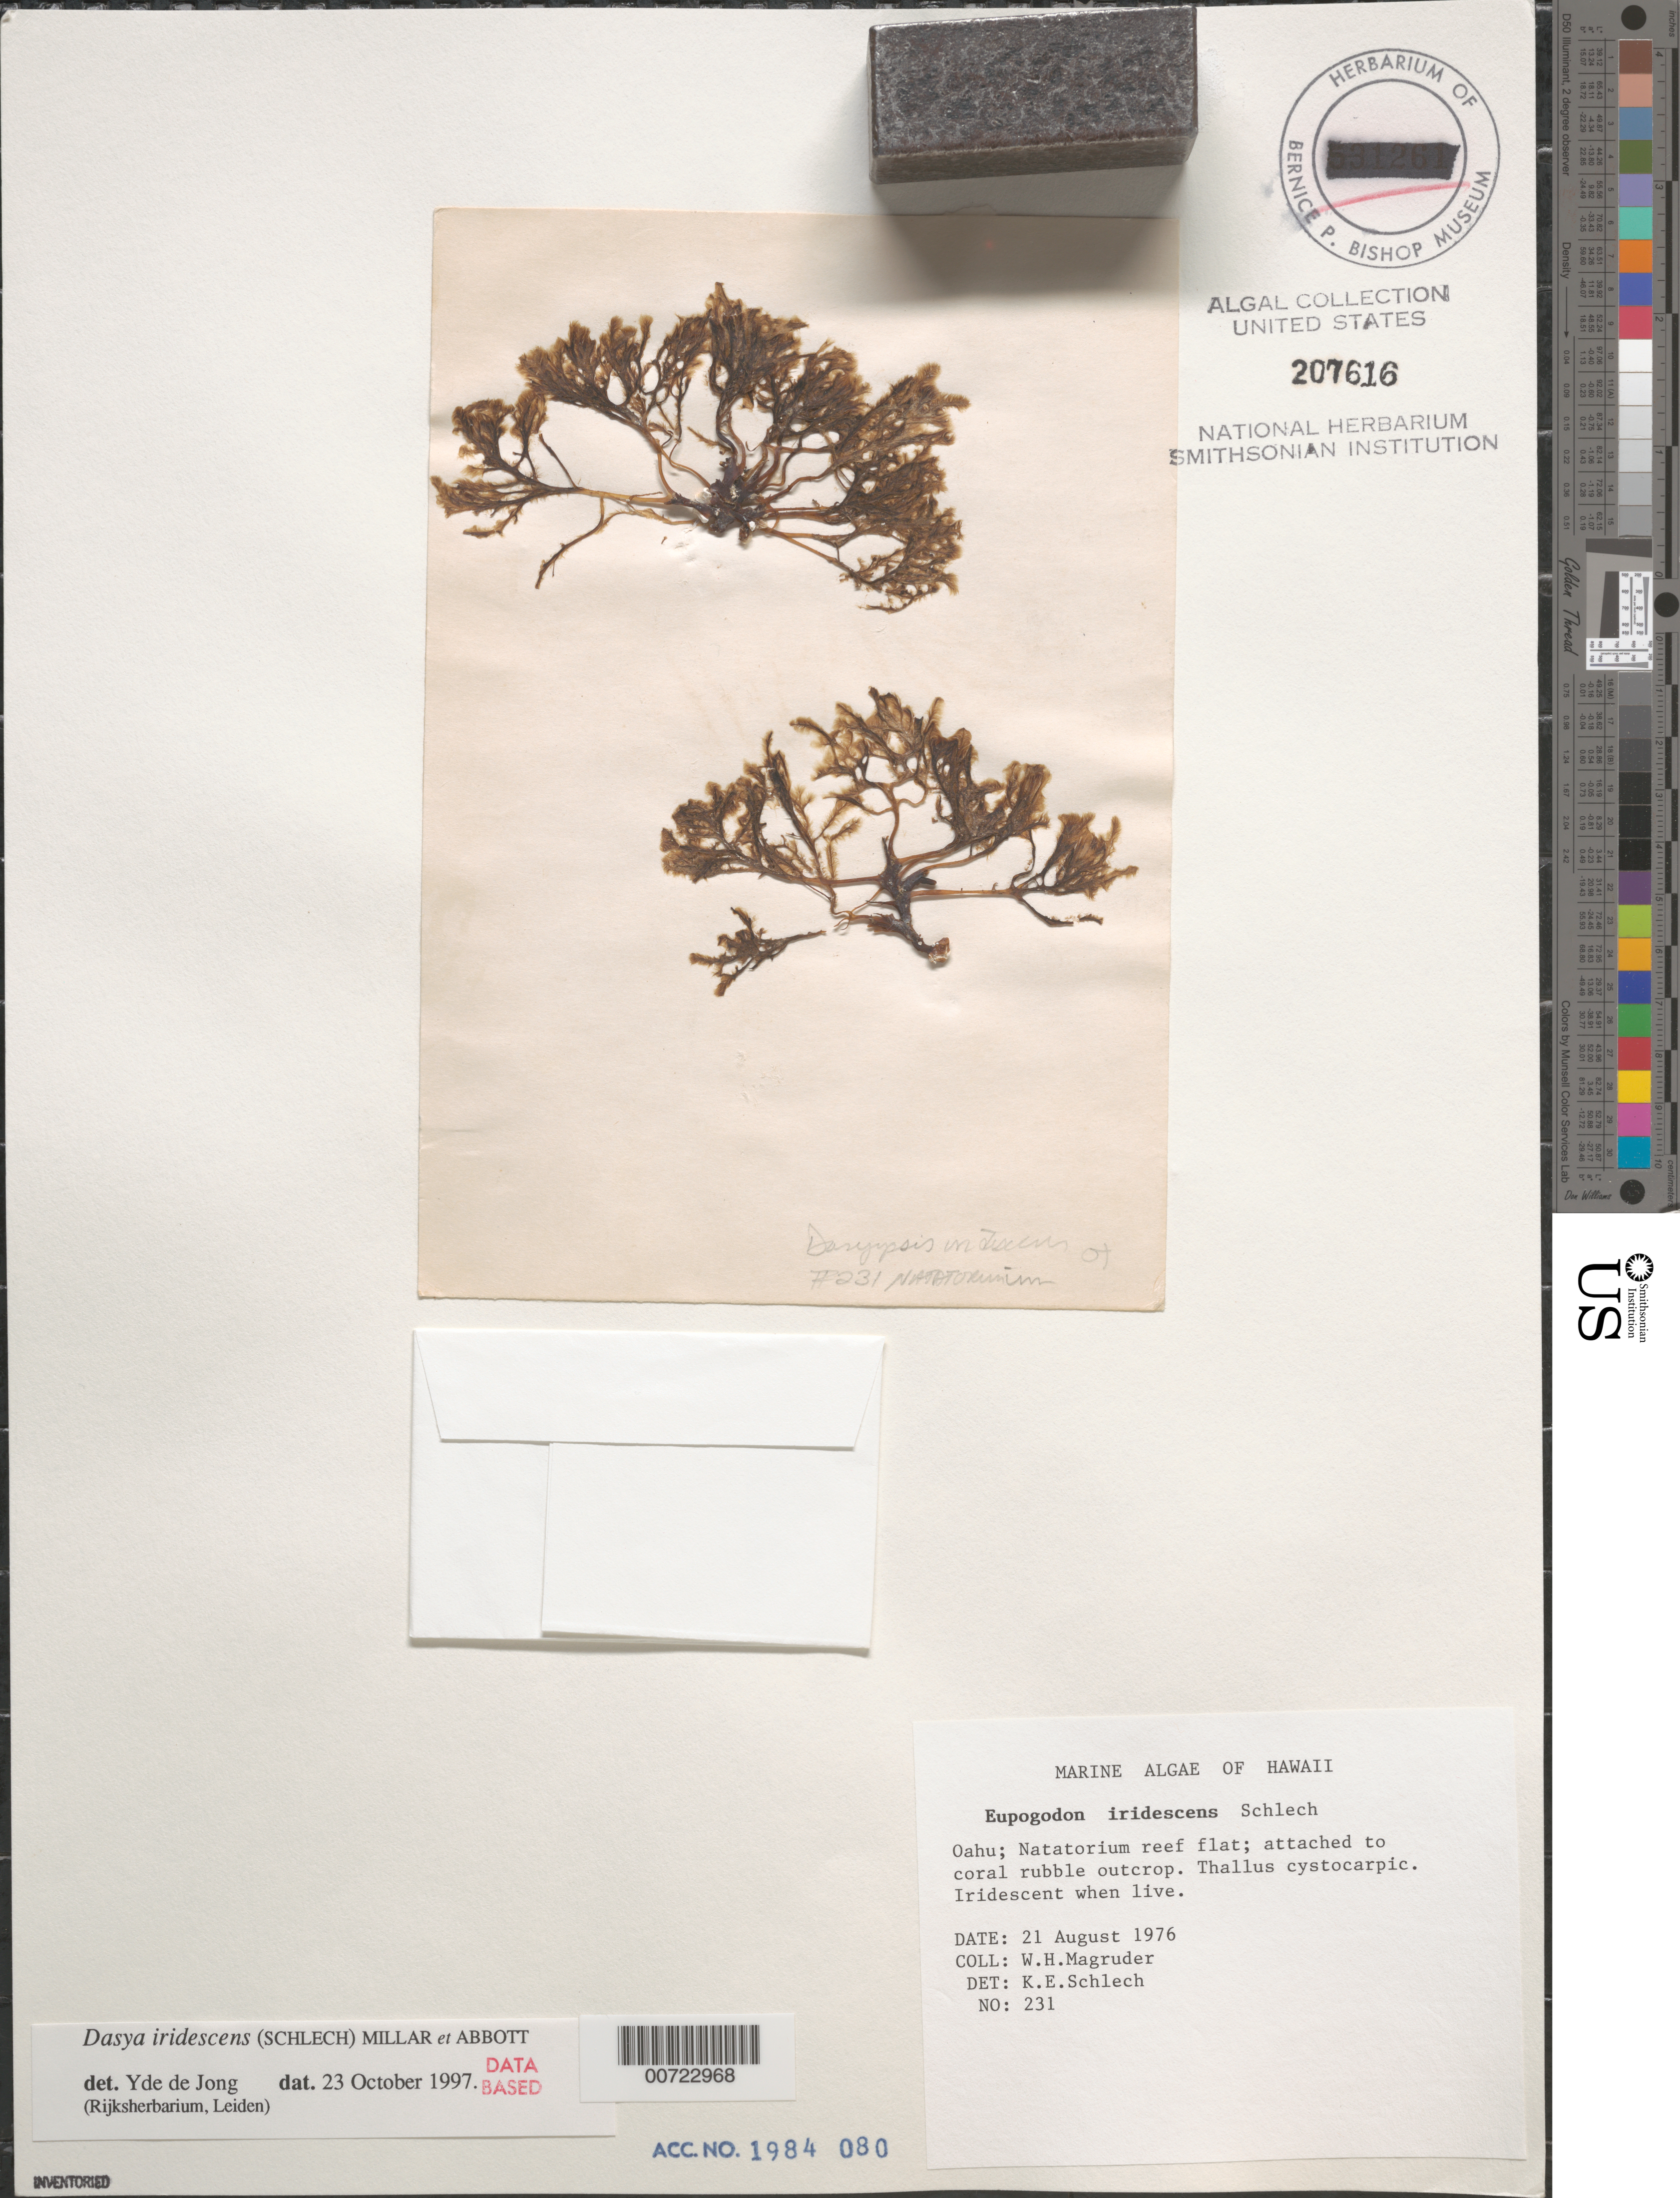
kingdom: Plantae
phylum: Rhodophyta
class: Florideophyceae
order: Ceramiales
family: Dasyaceae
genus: Dasya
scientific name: Dasya iridescens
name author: (Schlech) A.J.K. Millar & I.A. Abbott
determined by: de Jong, Yde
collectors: W. Magruder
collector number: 231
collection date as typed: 21 Aug 1976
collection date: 1976-08-21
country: United States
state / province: Hawaii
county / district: Honolulu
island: Oahu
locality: Waikiki, Natatorium reef flat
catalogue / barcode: US 207616